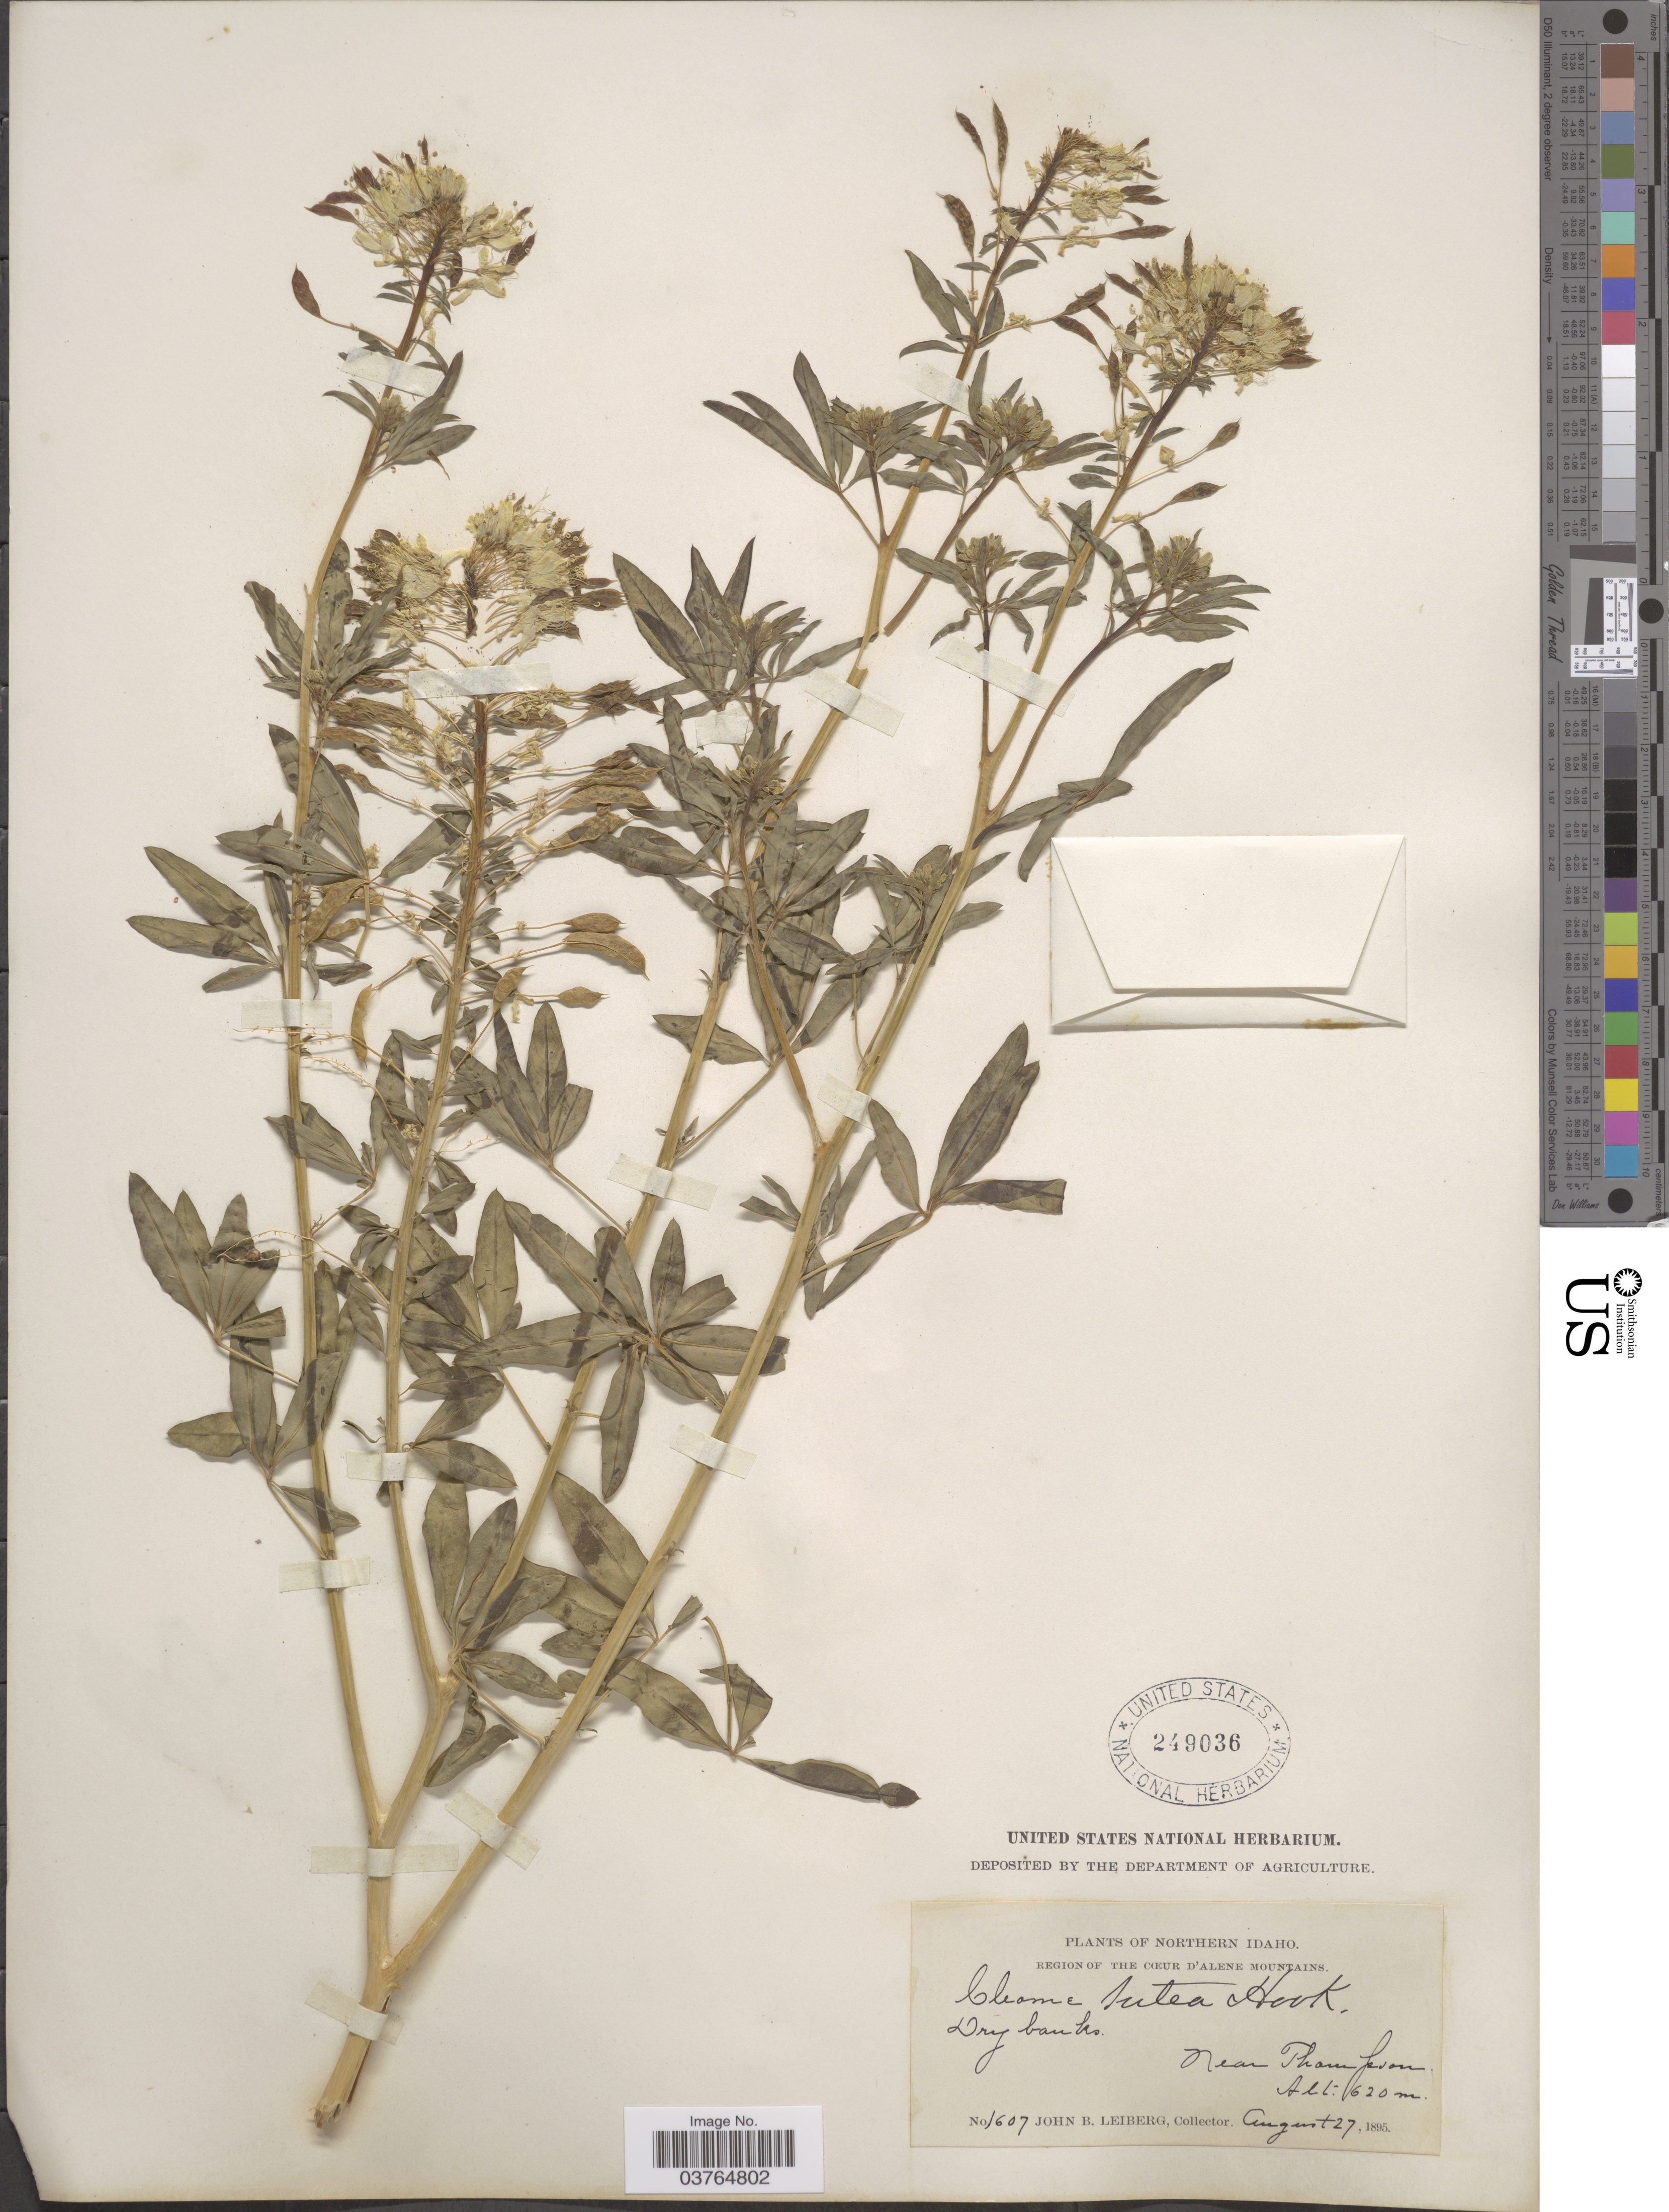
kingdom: Plantae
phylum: Tracheophyta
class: Magnoliopsida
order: Brassicales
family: Cleomaceae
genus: Cleomella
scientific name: Cleomella lutea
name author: (Hook.) Roalson & J.C. Hall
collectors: J. B. Leiberg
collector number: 1607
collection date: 1895-08-27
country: United States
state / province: Idaho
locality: Northern Idaho. The Cœur d'Alene Mountains. Near Thompson.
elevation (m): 620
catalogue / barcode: US 249036